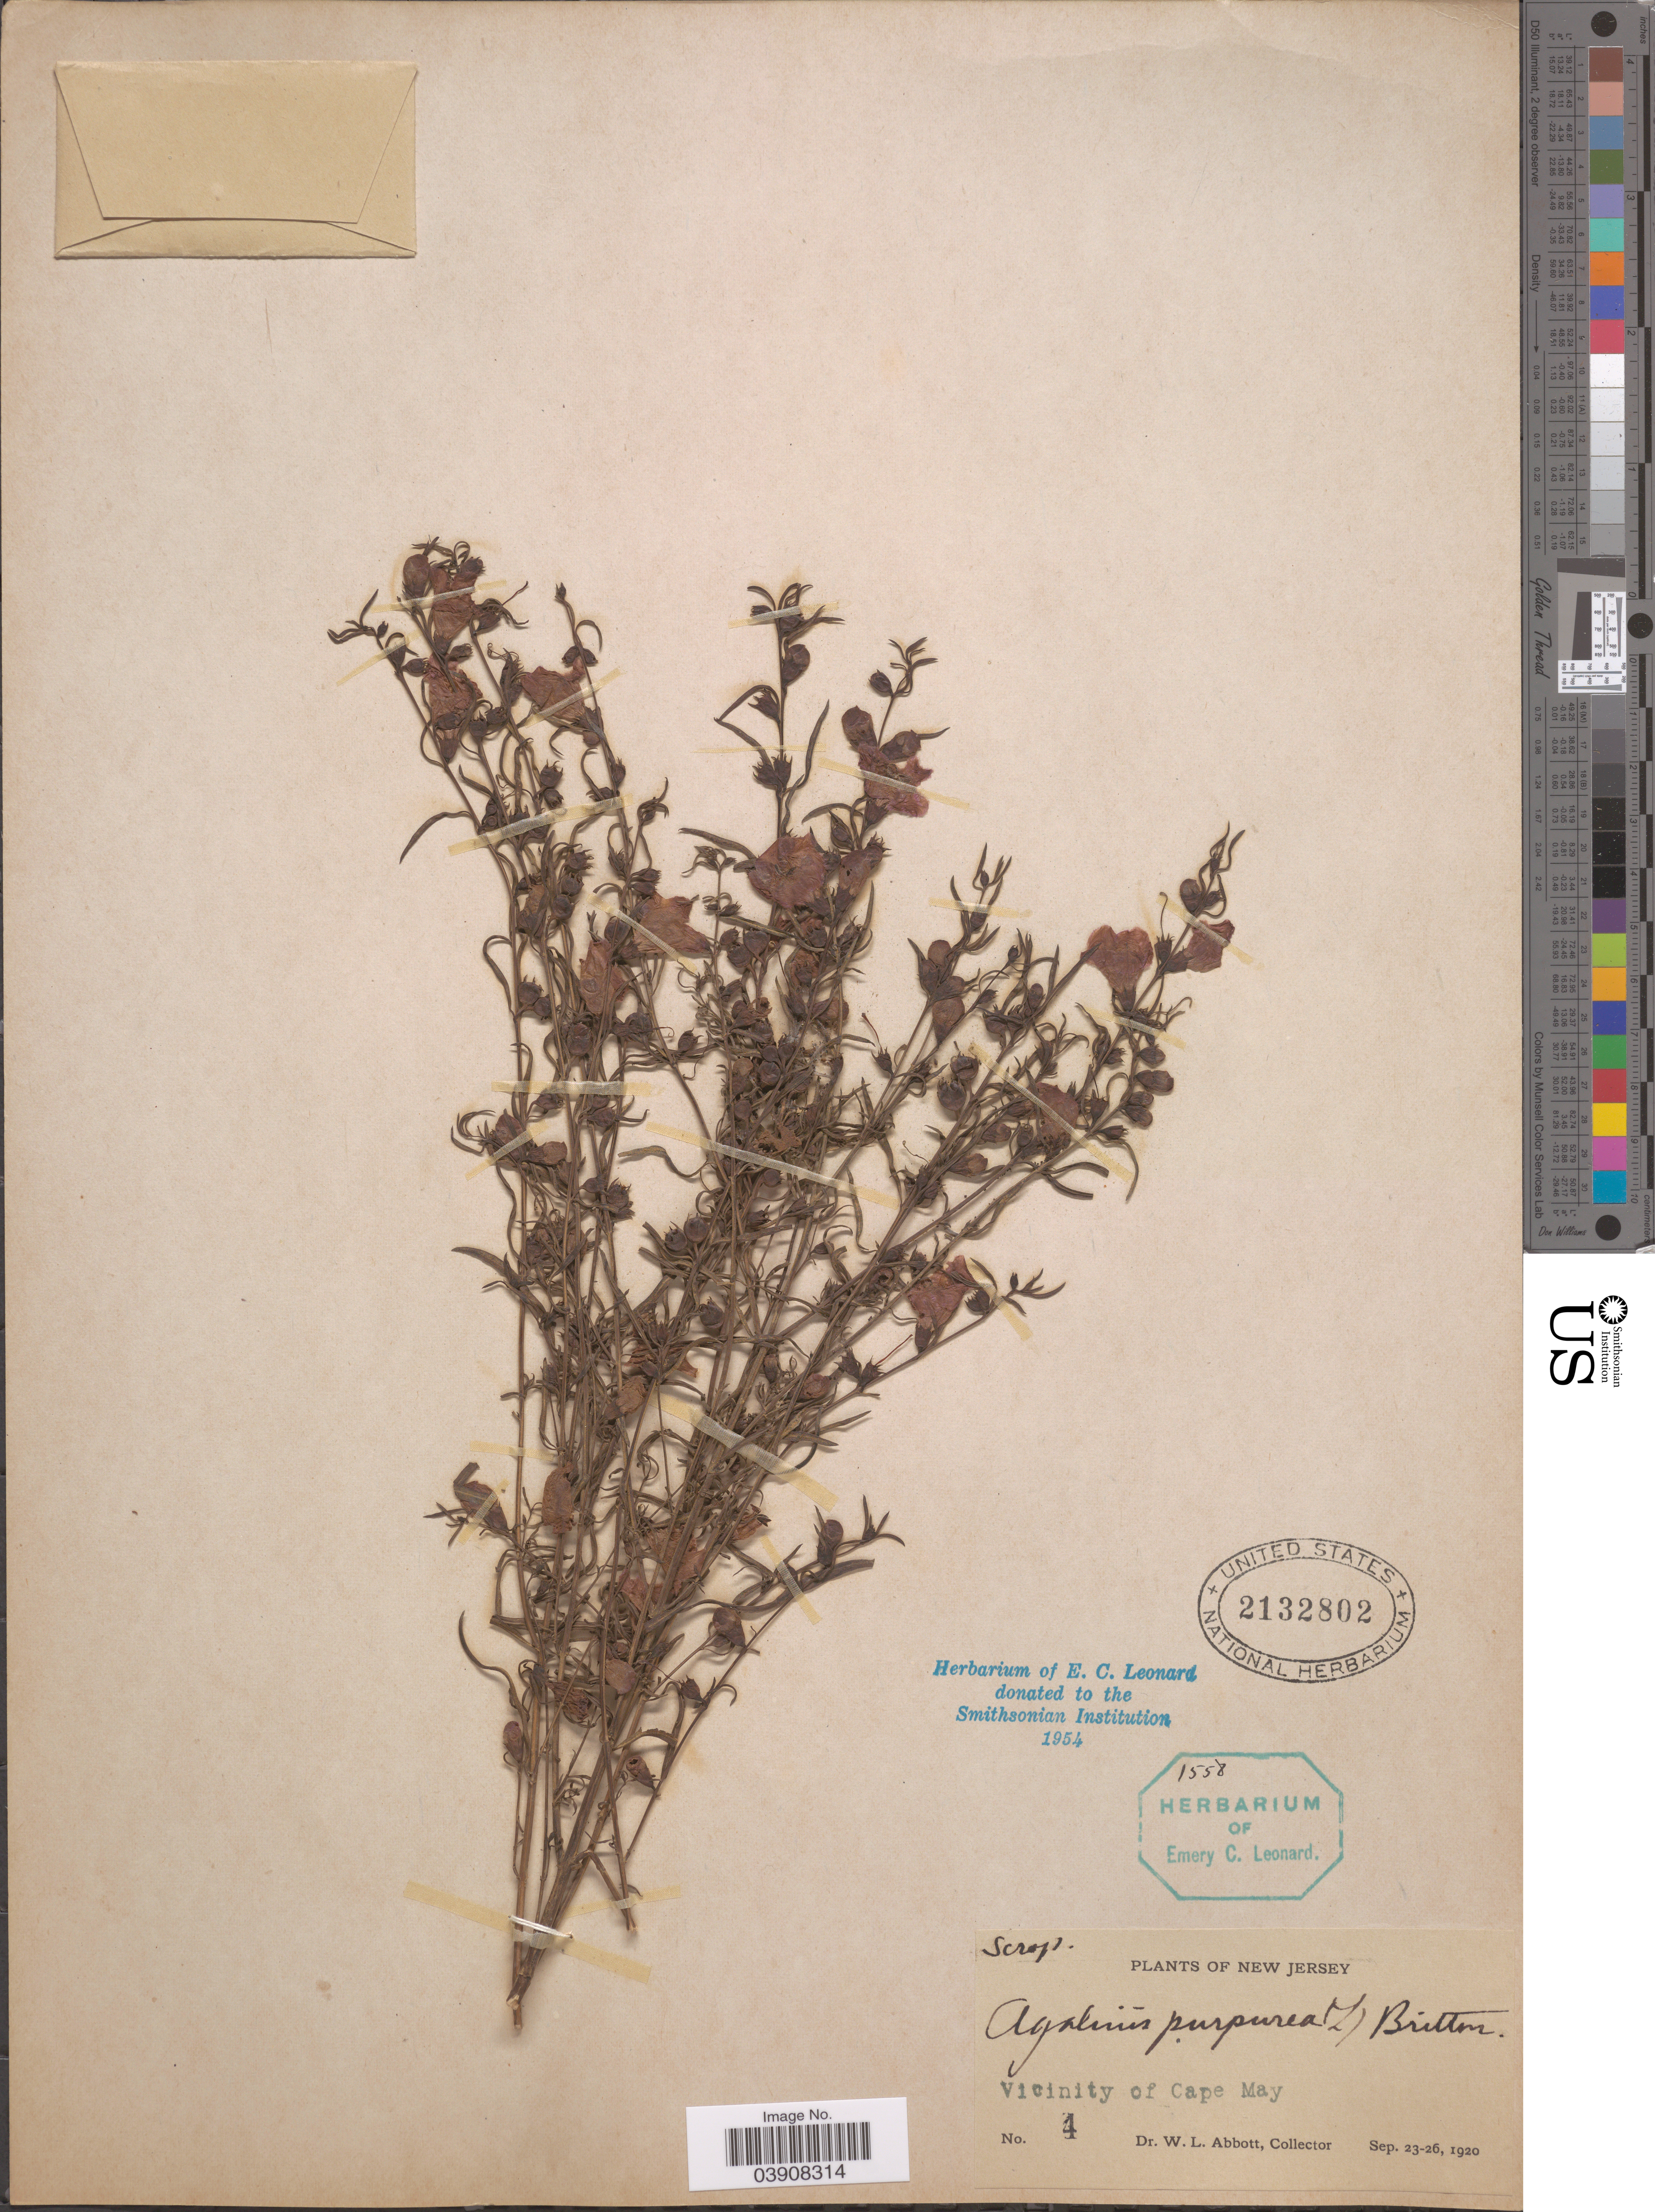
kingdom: Plantae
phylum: Tracheophyta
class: Magnoliopsida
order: Lamiales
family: Orobanchaceae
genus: Agalinis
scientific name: Agalinis purpurea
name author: (L.) Pennell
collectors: W. L. Abbott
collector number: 4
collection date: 1920-09-23/1920-09-26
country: United States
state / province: New Jersey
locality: Vicinity of Cape May.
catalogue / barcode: US 2132802